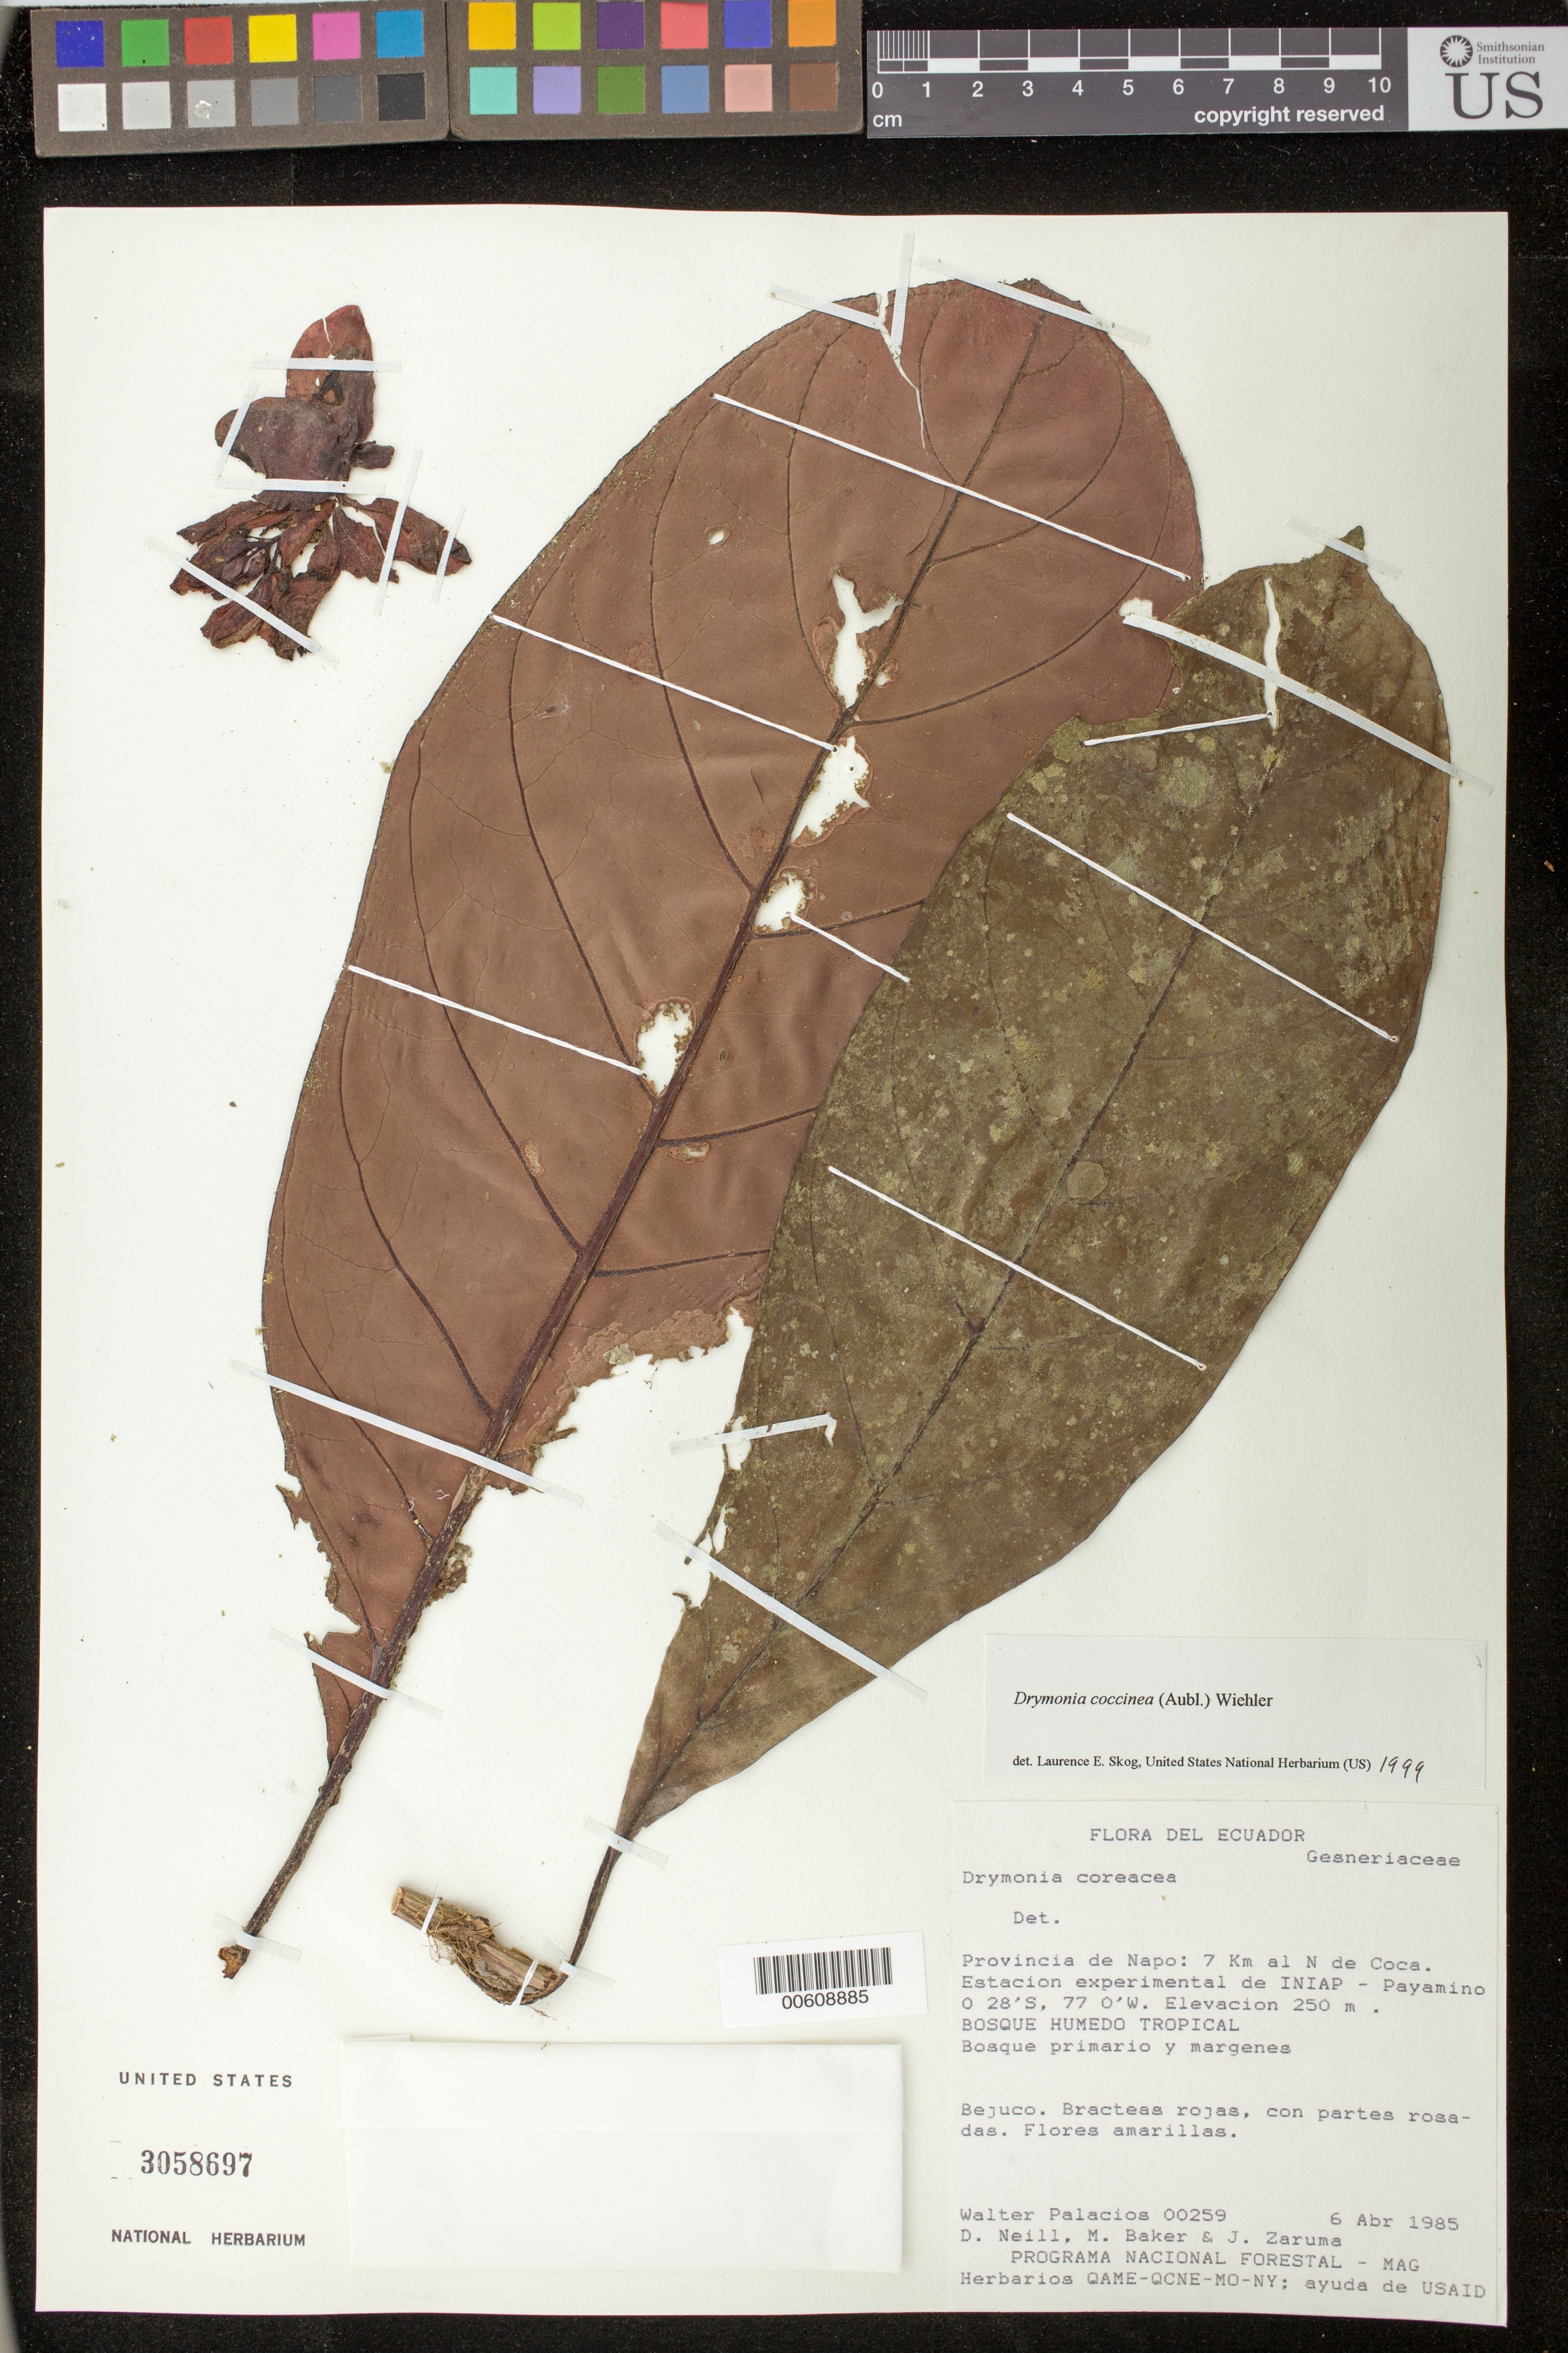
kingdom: Plantae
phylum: Tracheophyta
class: Magnoliopsida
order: Lamiales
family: Gesneriaceae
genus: Drymonia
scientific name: Drymonia coccinea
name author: (Aubl.) Wiehler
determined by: Skog, Laurence E.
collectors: W. Palacios, D. A. Neill, M. Baker & J. Zaruma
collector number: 259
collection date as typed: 06 Apr 1985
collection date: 1985-04-06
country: Ecuador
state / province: Napo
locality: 7 km al N de Coca, Estación experimental de INIAP - Payamino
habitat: Bosque húmedo tropical, bosque primario y margenes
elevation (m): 250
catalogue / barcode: US 3058697